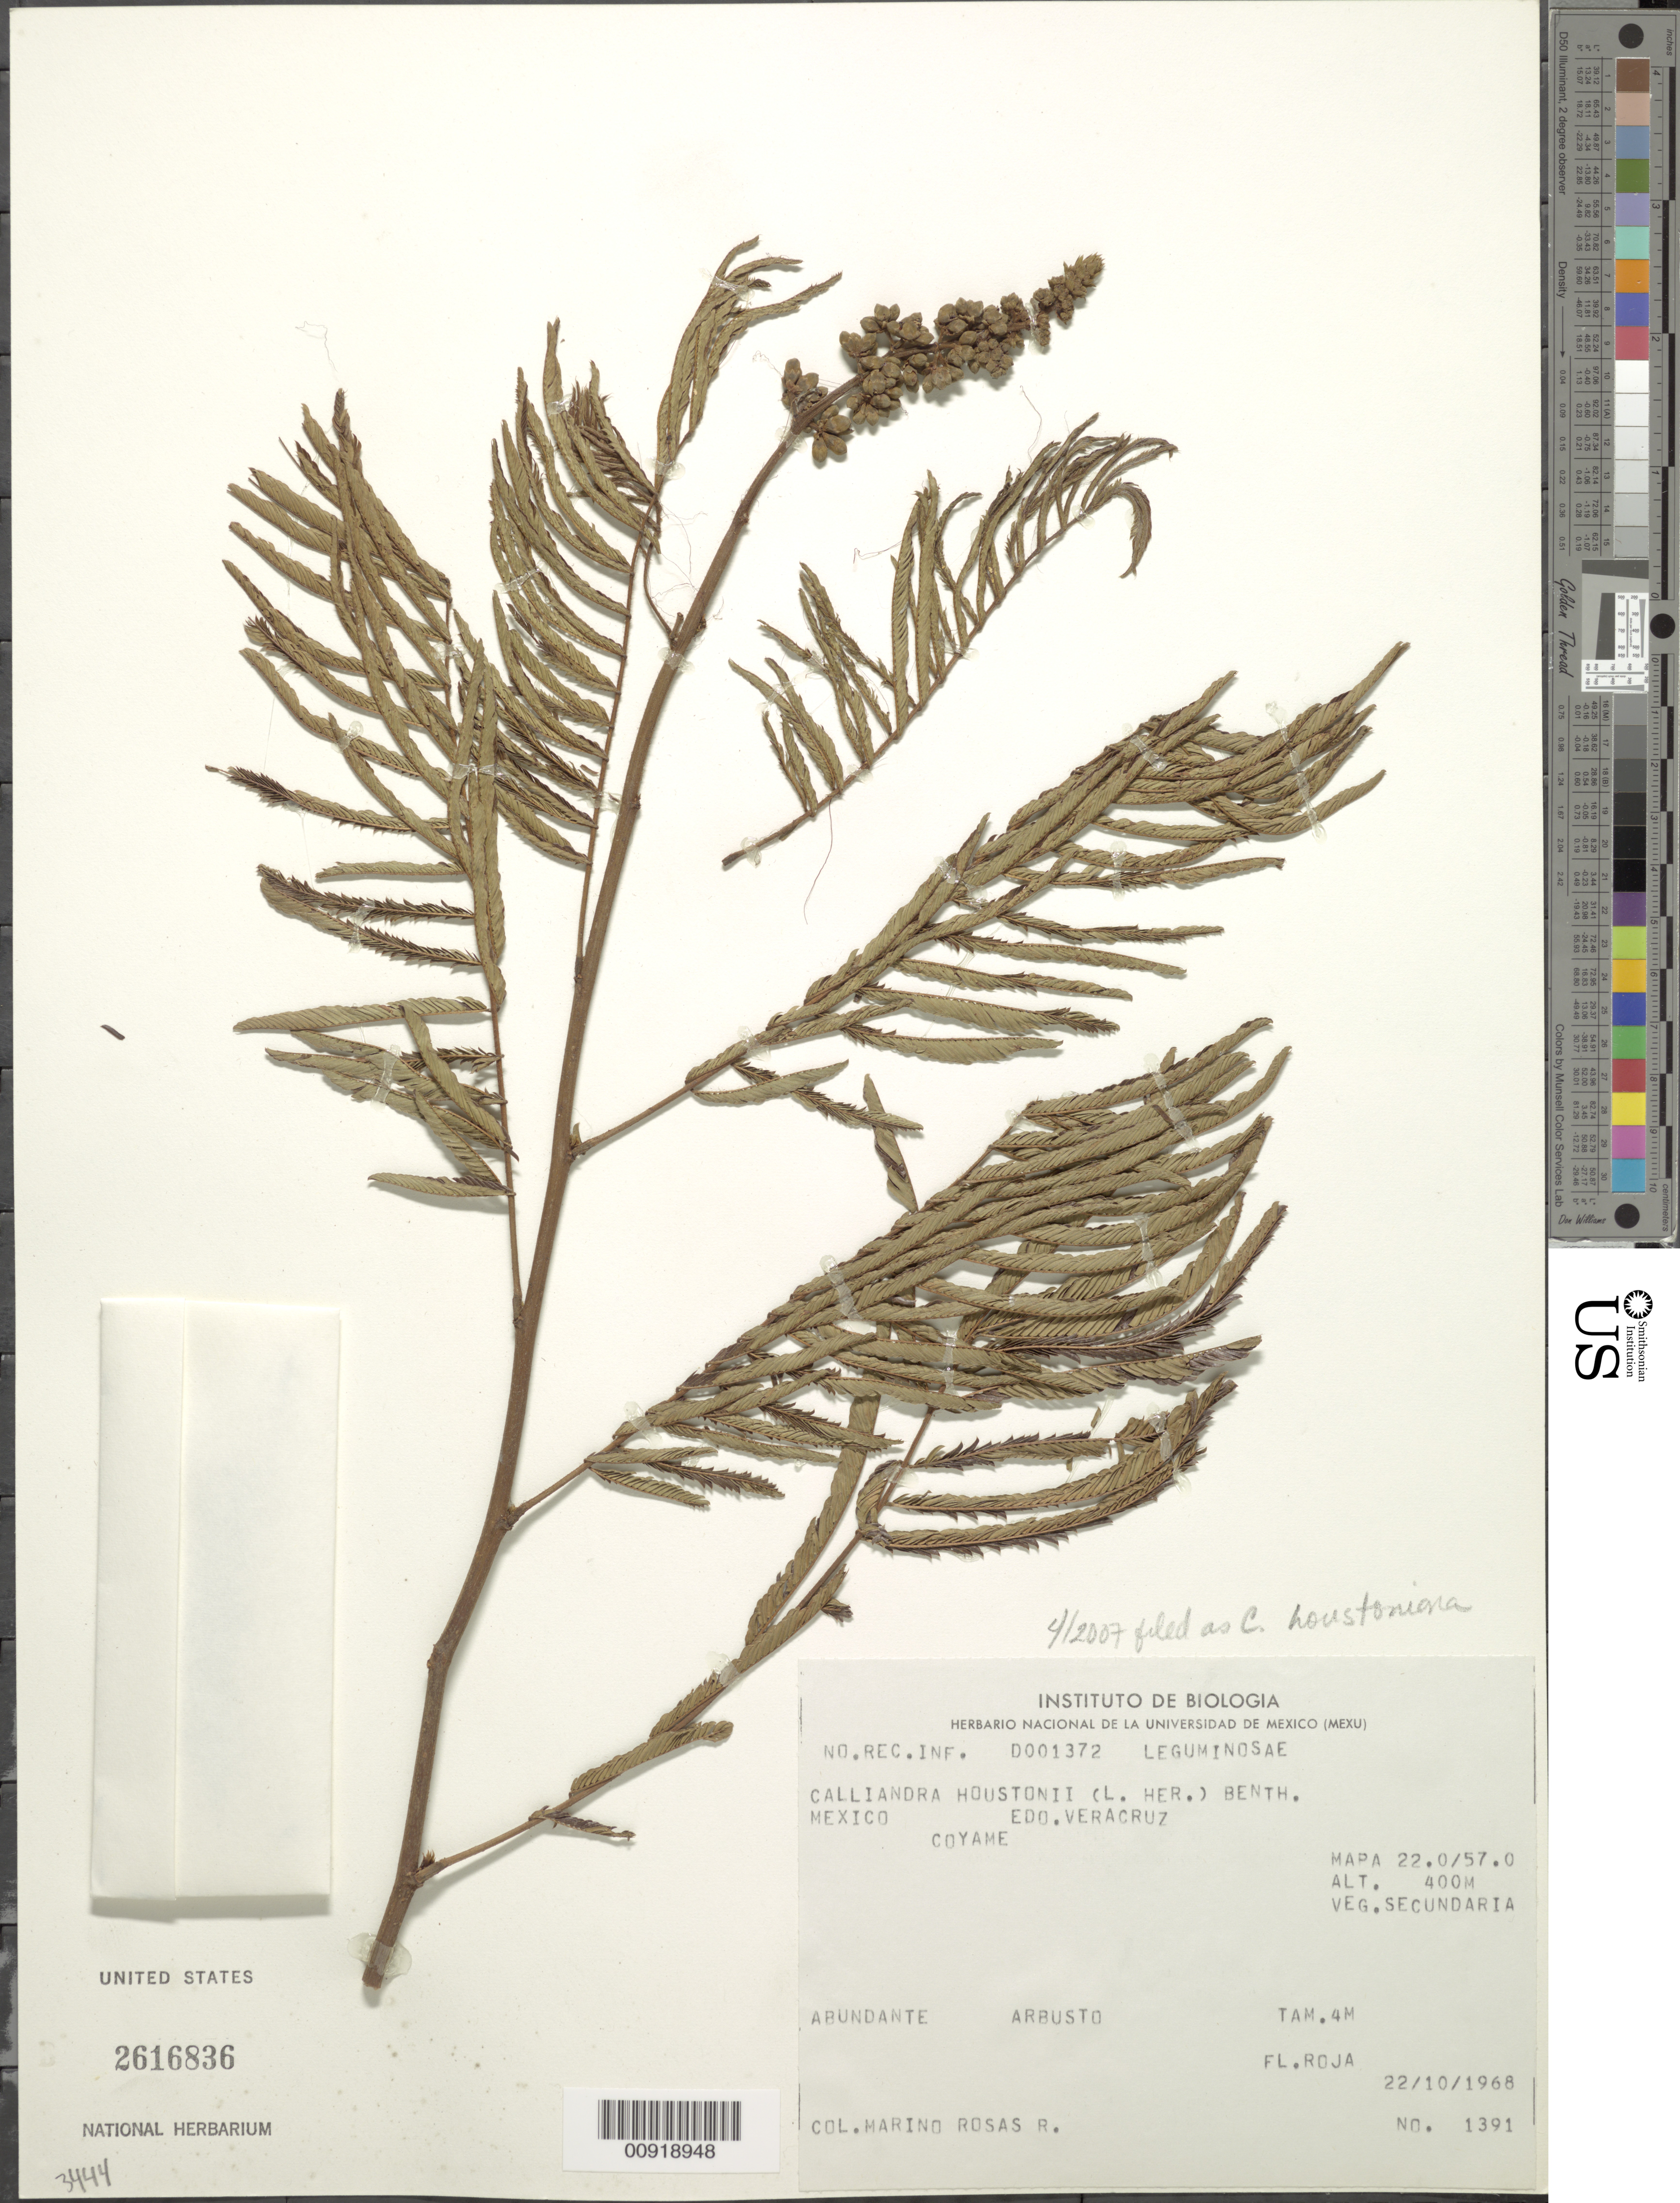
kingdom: Plantae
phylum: Tracheophyta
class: Magnoliopsida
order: Fabales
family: Fabaceae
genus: Calliandra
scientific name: Calliandra houstoniana var. houstoniana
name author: (Mill.) Standl.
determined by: Strong, Mark T., (BOT), Smithsonian Institution - National Museum of Natural History (UNITED STATES)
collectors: M. Rosas R.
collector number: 1391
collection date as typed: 22 Oct 1968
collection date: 1968-10-22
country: Mexico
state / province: Veracruz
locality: Coyame. Mapa 22.0 / 57.0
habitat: Veg. secundaria.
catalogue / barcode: US 2616836